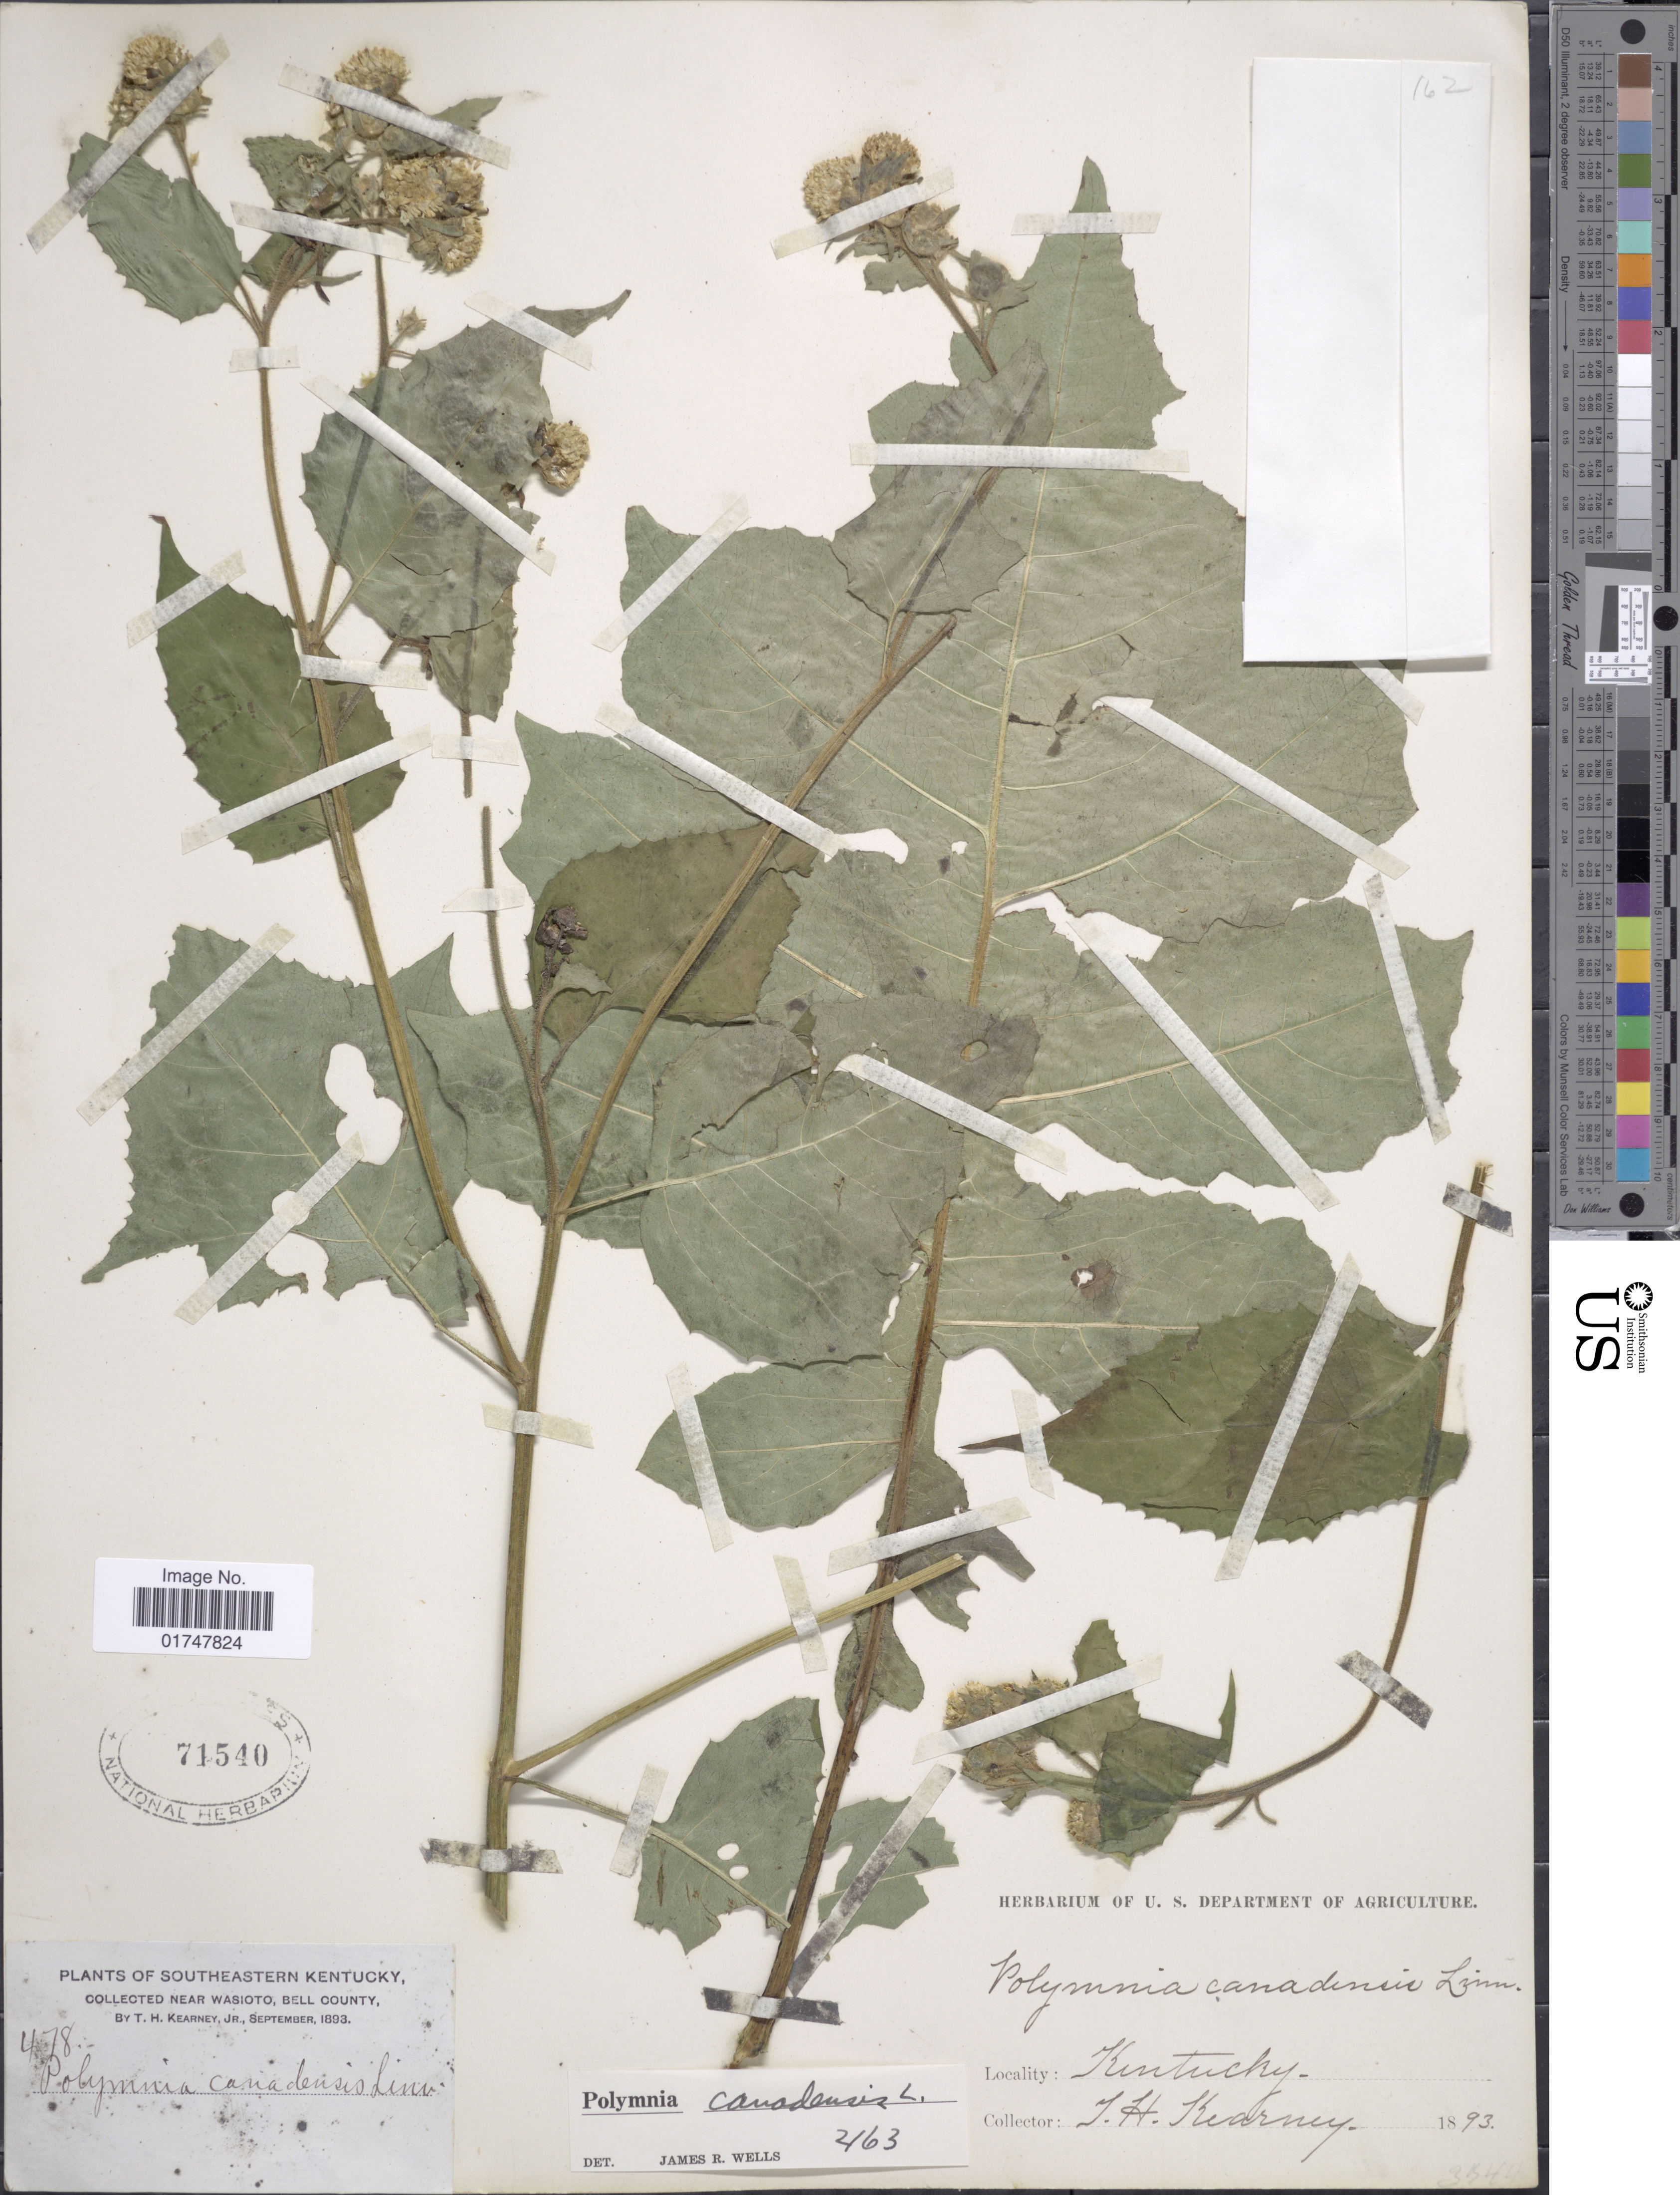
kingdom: Plantae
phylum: Tracheophyta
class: Magnoliopsida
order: Asterales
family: Asteraceae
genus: Polymnia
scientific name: Polymnia canadensis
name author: L.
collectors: T. H. Kearney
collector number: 478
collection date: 1893-09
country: United States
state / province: Kentucky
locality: Near Wasioto, BellCounty, Southeastern Kentucky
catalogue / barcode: US 71540